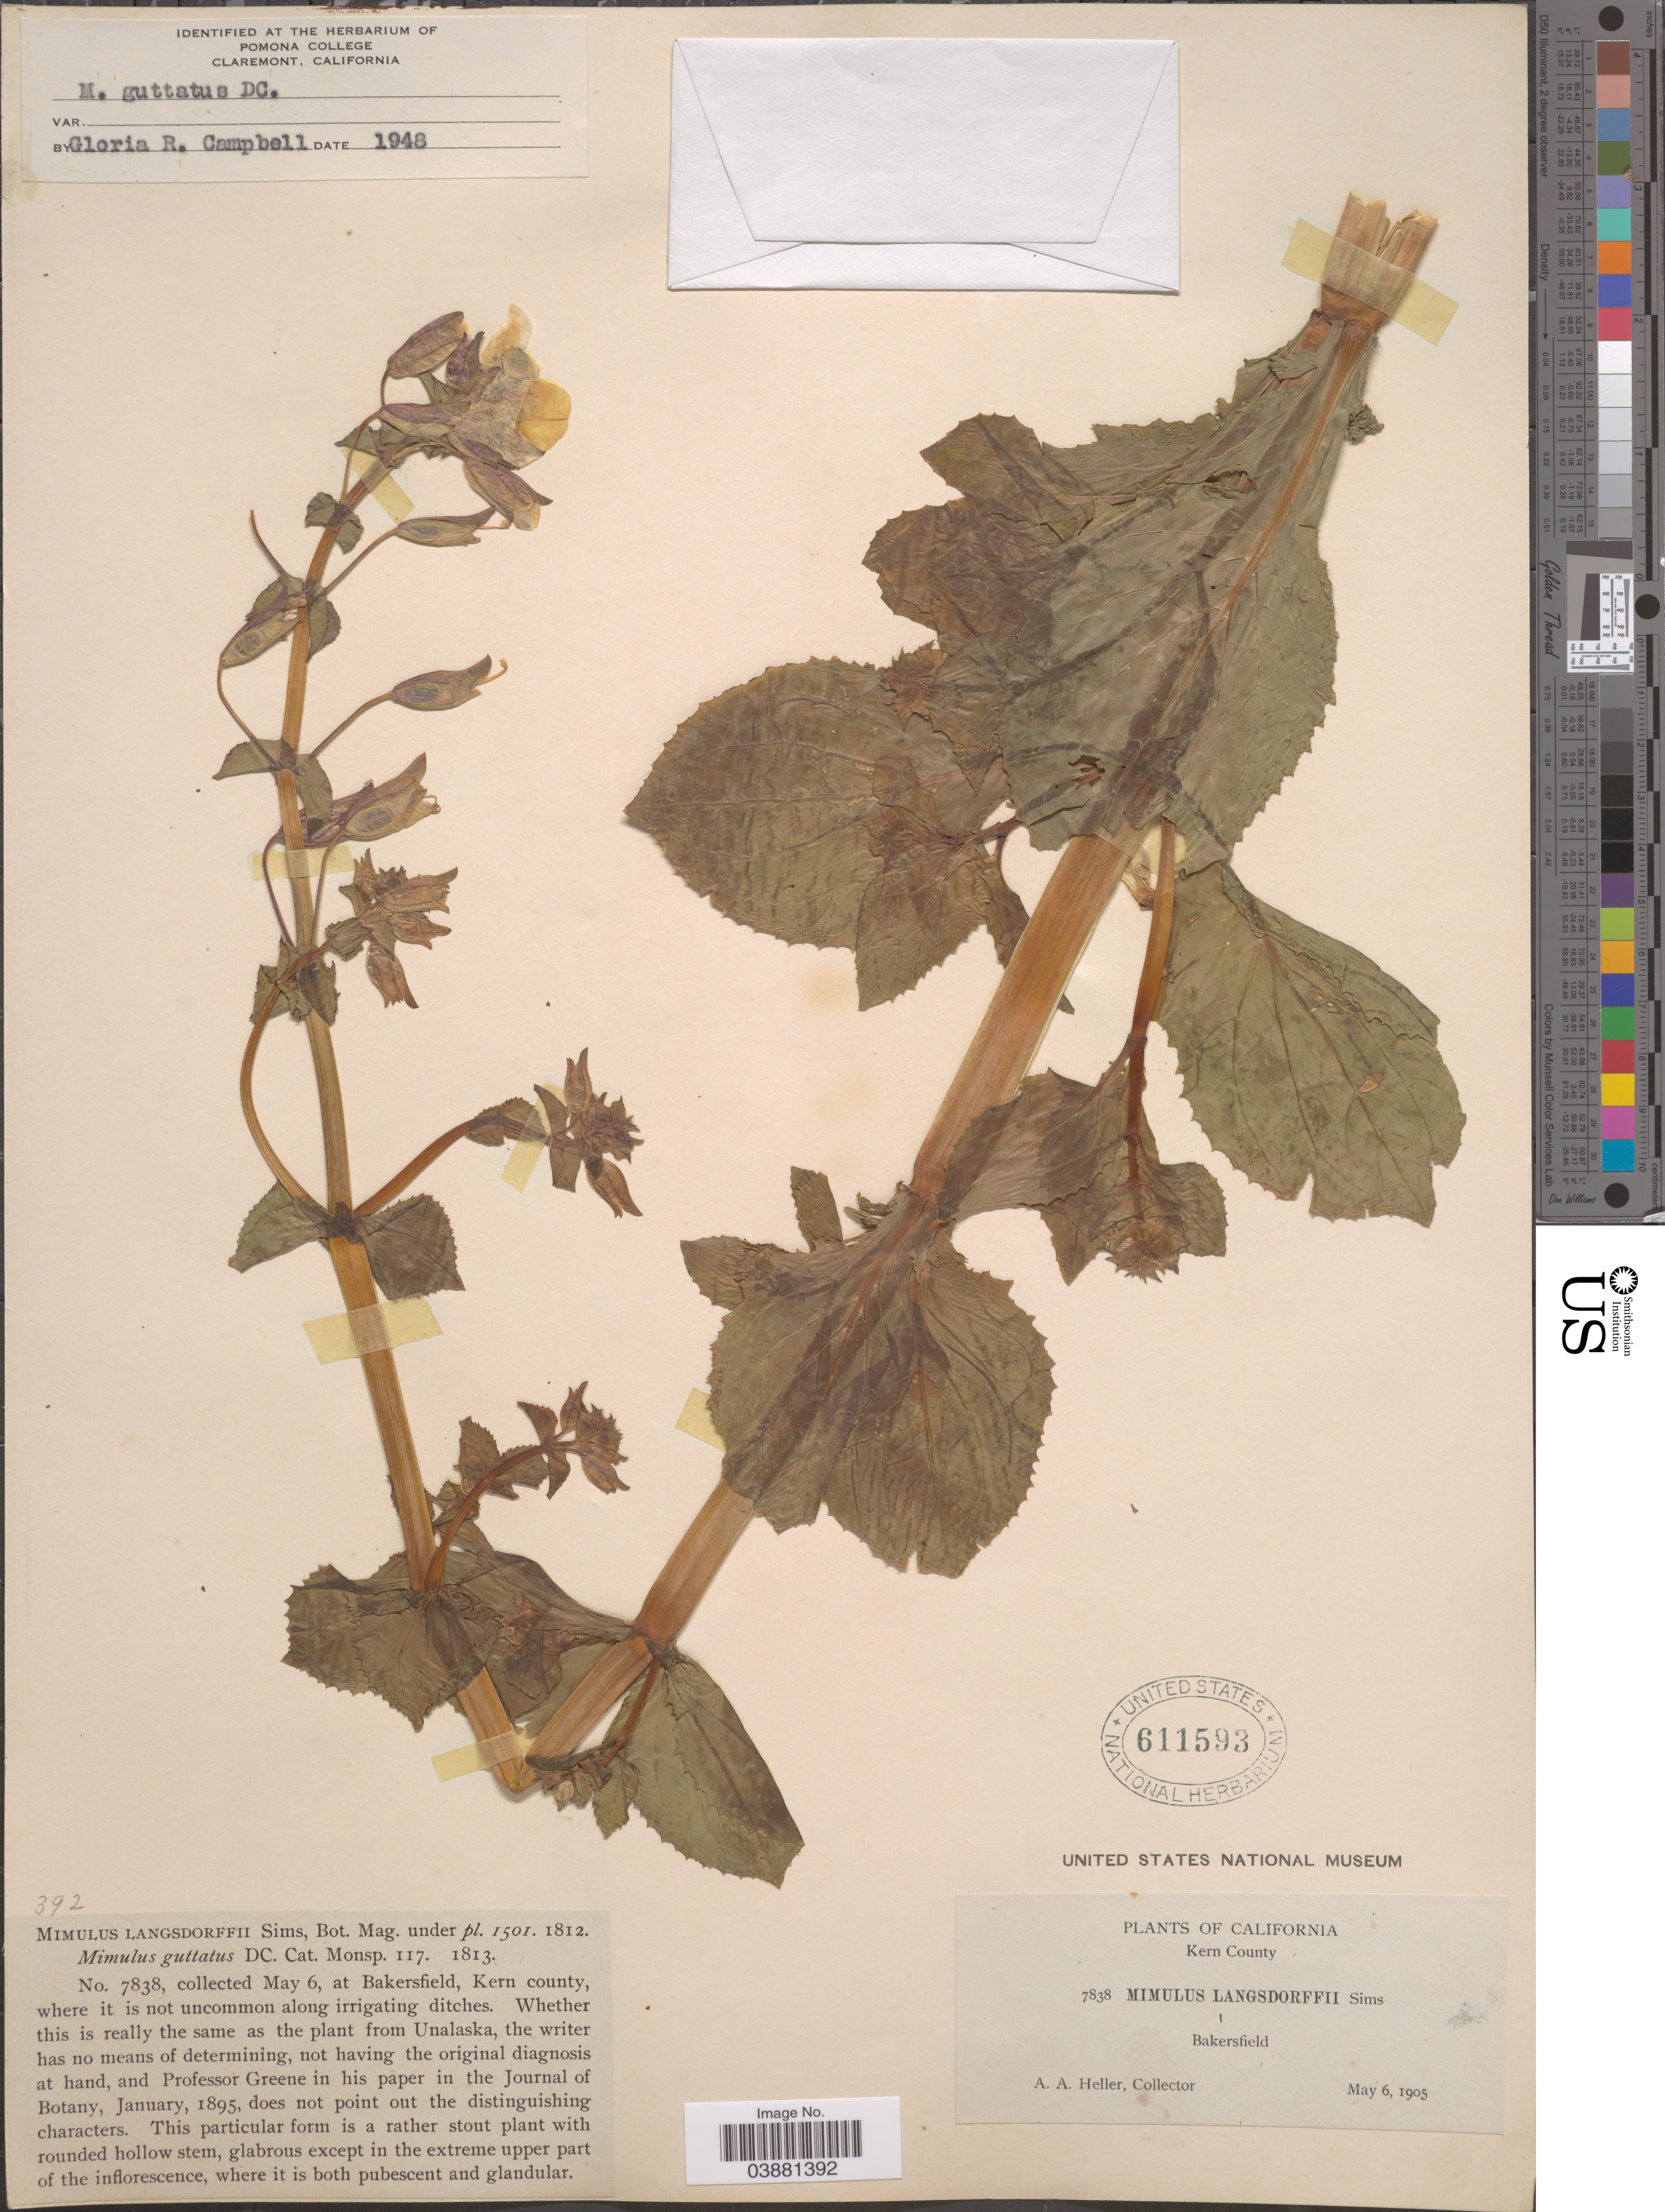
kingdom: Plantae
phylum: Tracheophyta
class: Magnoliopsida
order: Lamiales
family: Phrymaceae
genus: Mimulus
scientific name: Mimulus guttatus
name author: DC.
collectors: A. A. Heller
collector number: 7838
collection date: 1905-05-06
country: United States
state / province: California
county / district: Kern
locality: Kern County. Bakersfield.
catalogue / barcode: US 611593